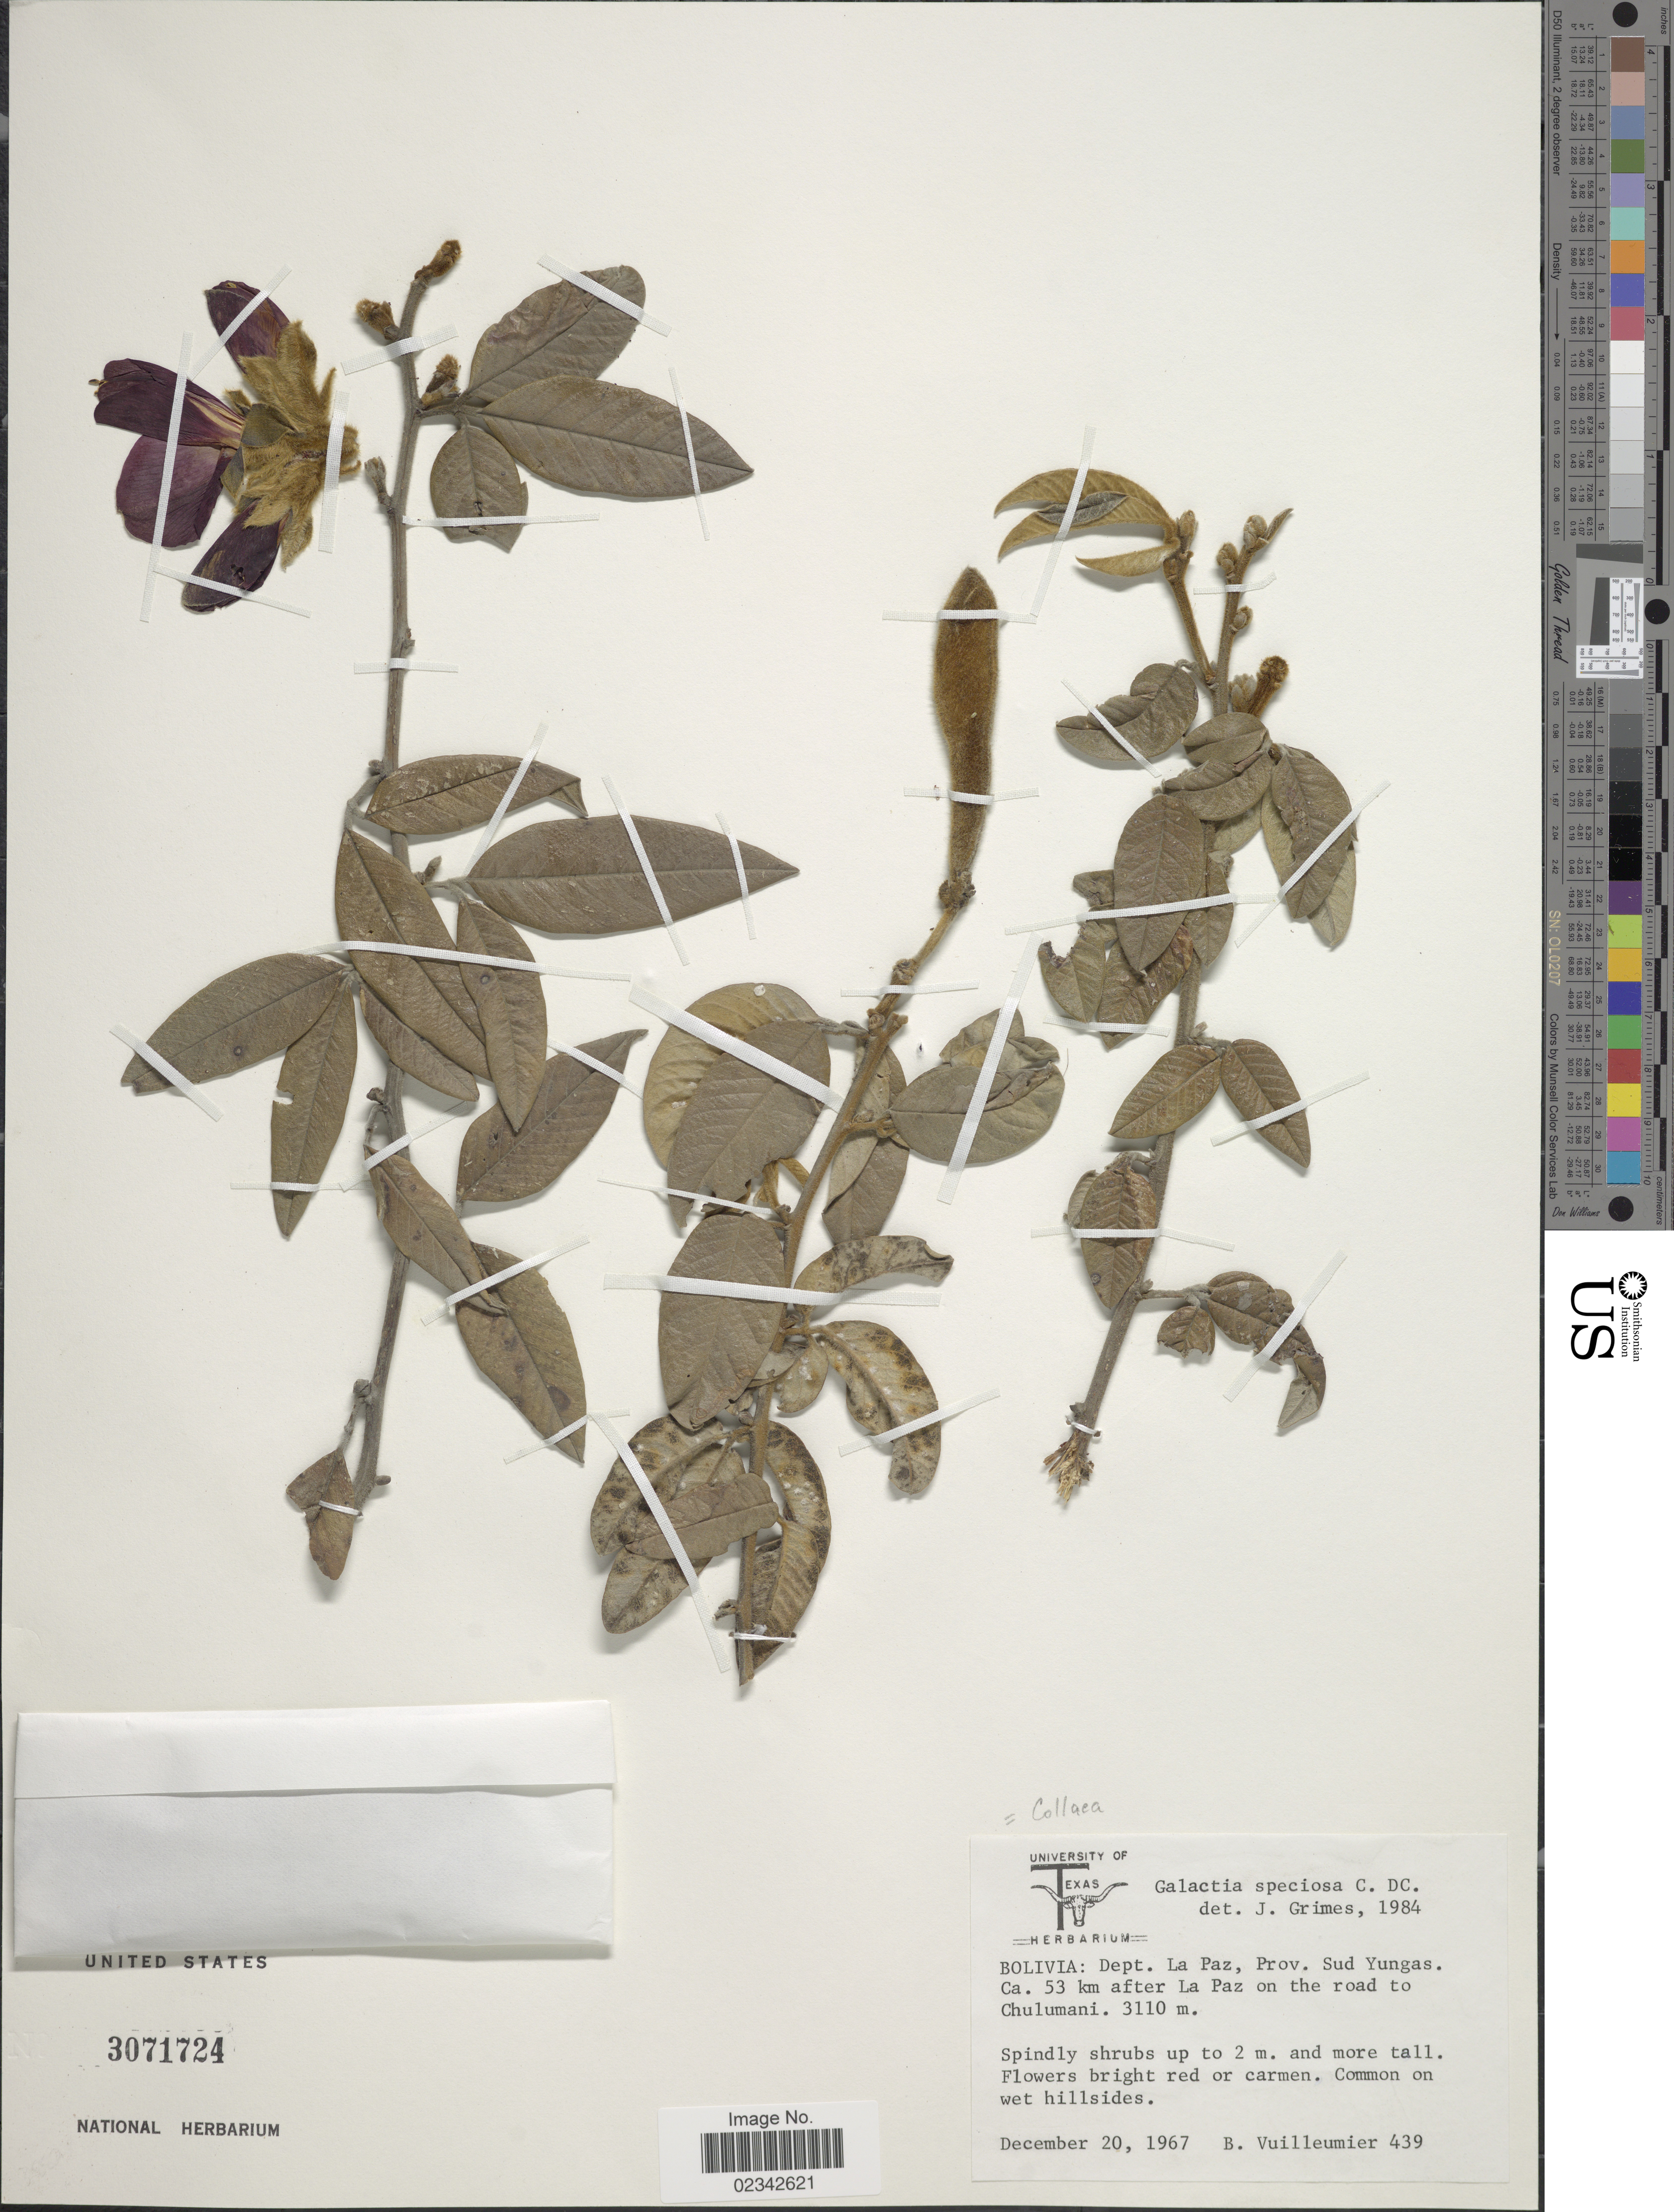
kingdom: Plantae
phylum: Tracheophyta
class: Magnoliopsida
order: Fabales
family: Fabaceae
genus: Collaea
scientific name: Collaea speciosa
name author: (Loisel.) DC.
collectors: B. Vuilleumier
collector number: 439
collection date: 1967-12-20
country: Bolivia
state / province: La Paz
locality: Prov. Sud Yungas, ca. 53 km after La Paz on the road to Chulumani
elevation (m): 3110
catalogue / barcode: US 3071724